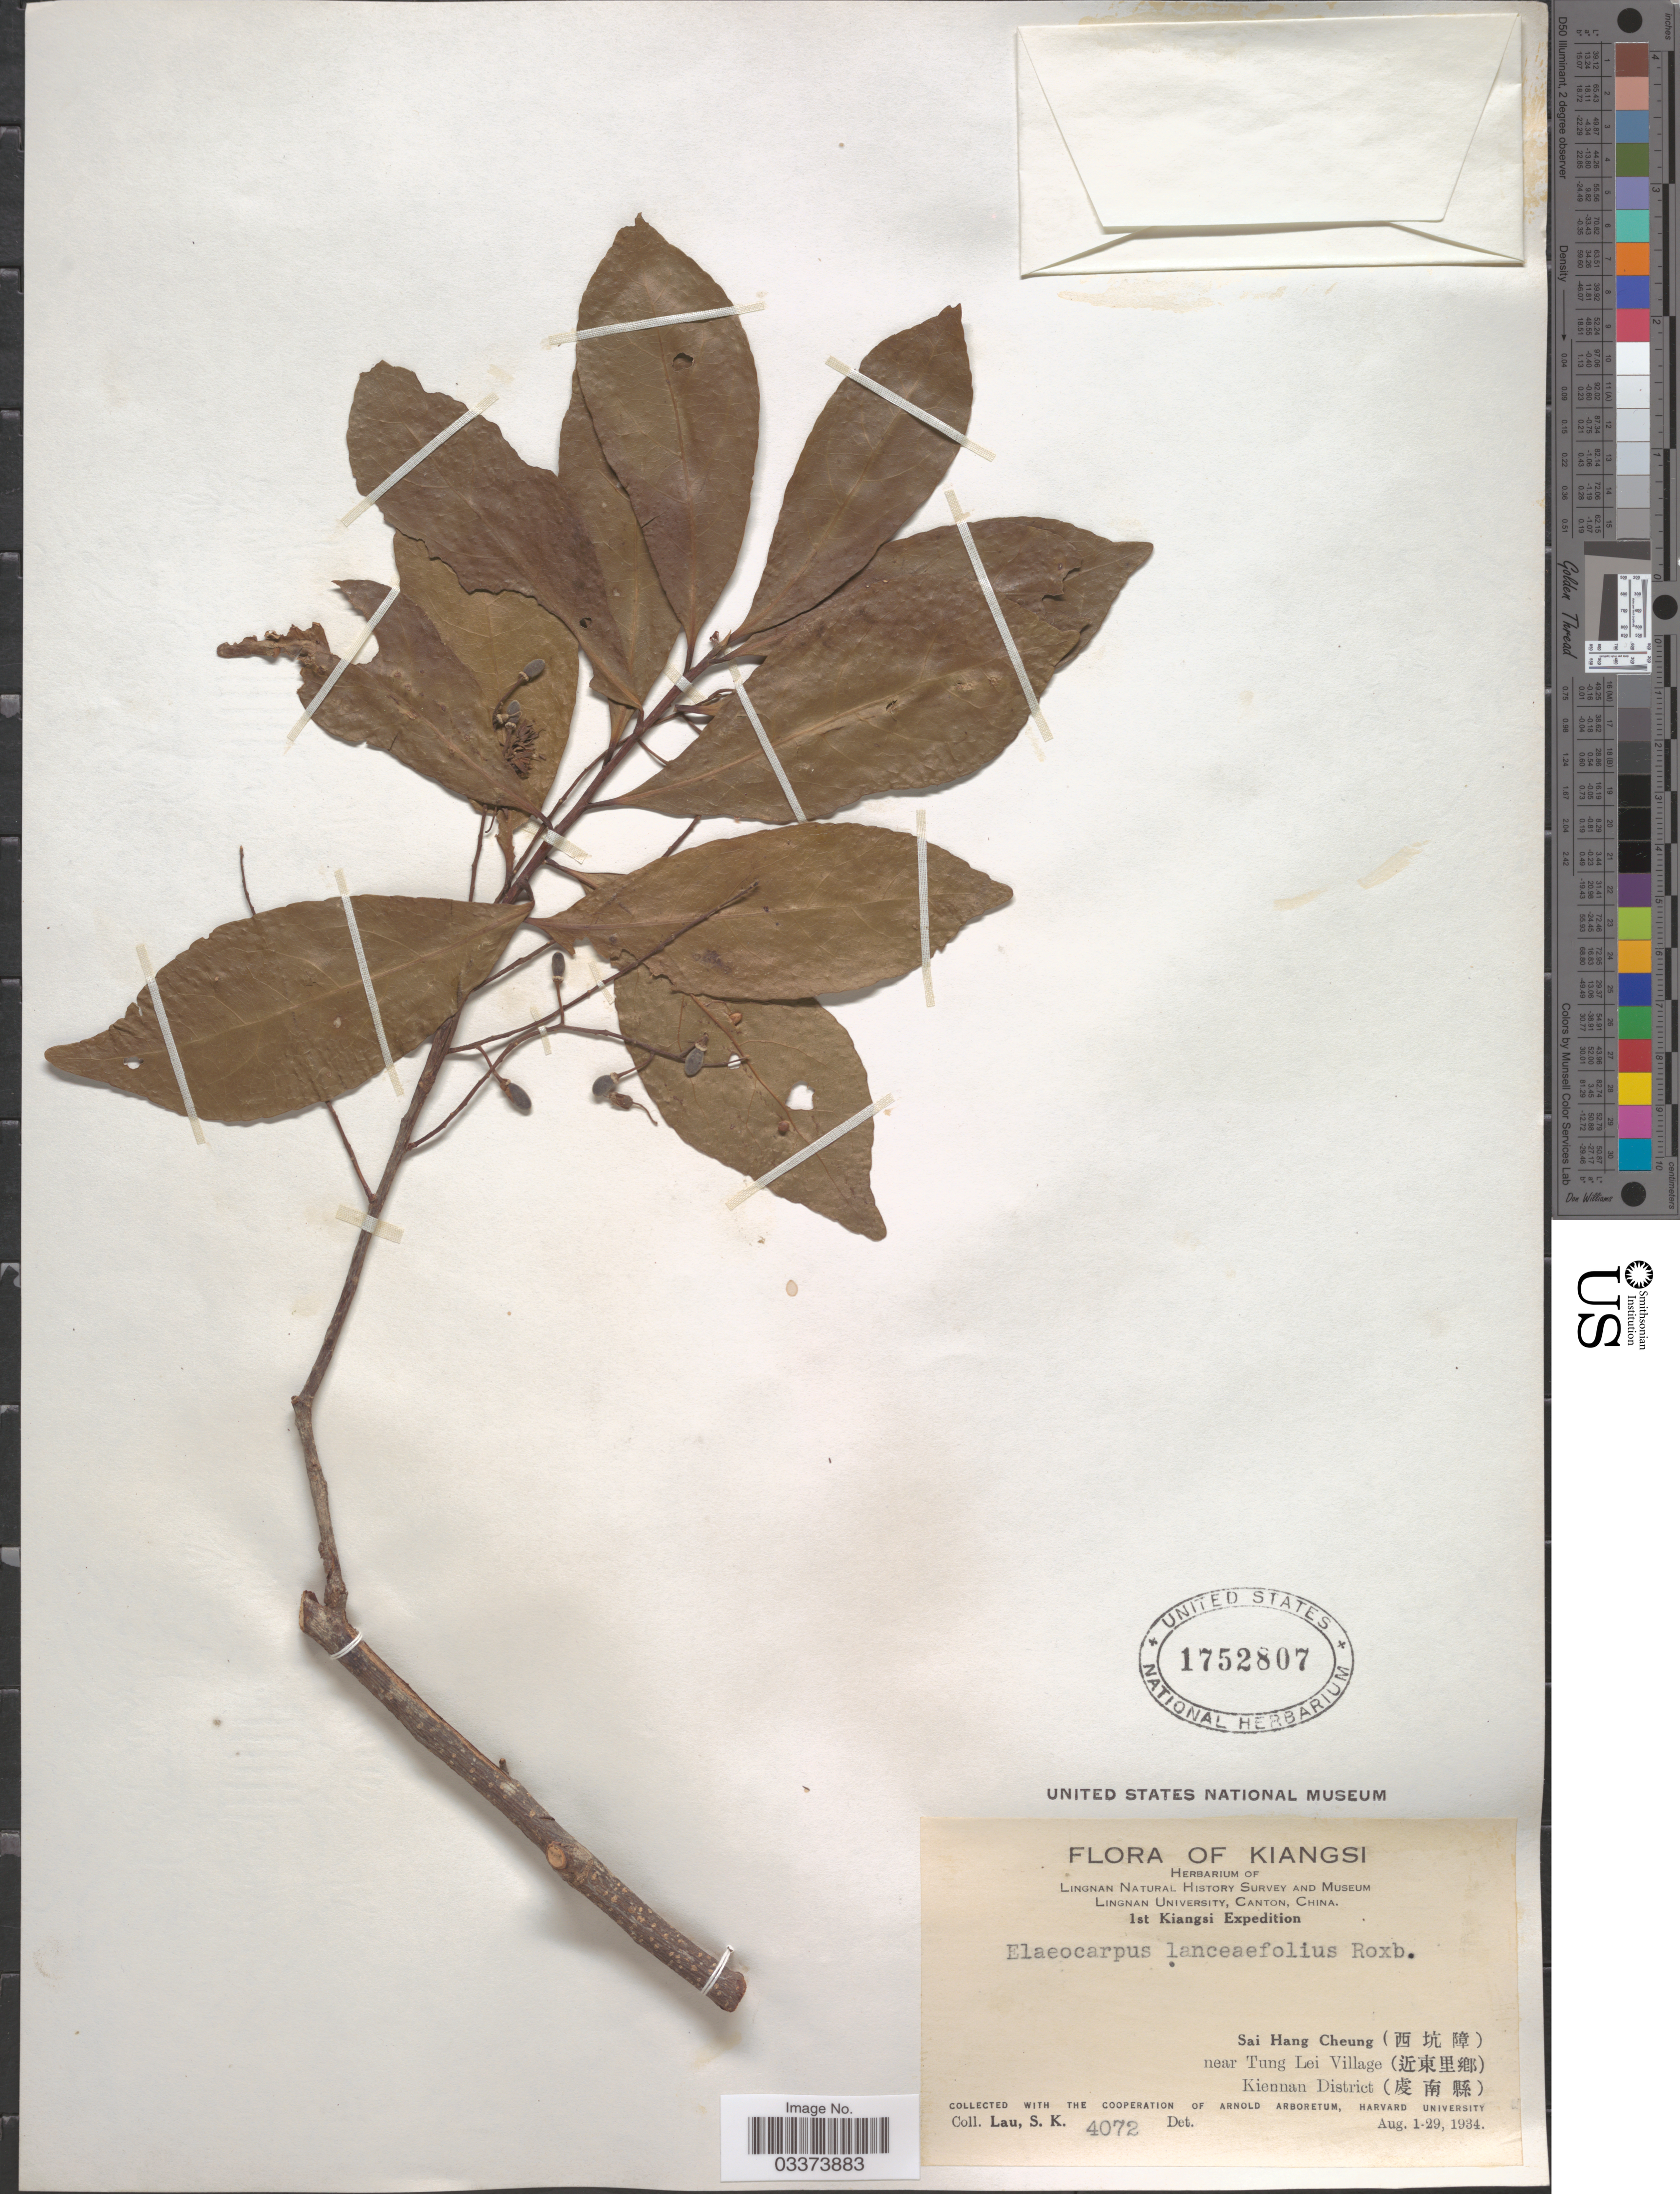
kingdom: Plantae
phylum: Tracheophyta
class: Magnoliopsida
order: Oxalidales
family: Elaeocarpaceae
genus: Elaeocarpus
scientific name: Elaeocarpus lanceifolius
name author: Roxb.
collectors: S. K. Lau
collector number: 4072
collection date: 1934-08-01/1934-08-29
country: China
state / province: Jiangxi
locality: Kiangsi. Sai Hang Cheung (X) near Tung Lei Village (X) Kiennan District (X).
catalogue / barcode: US 1752807